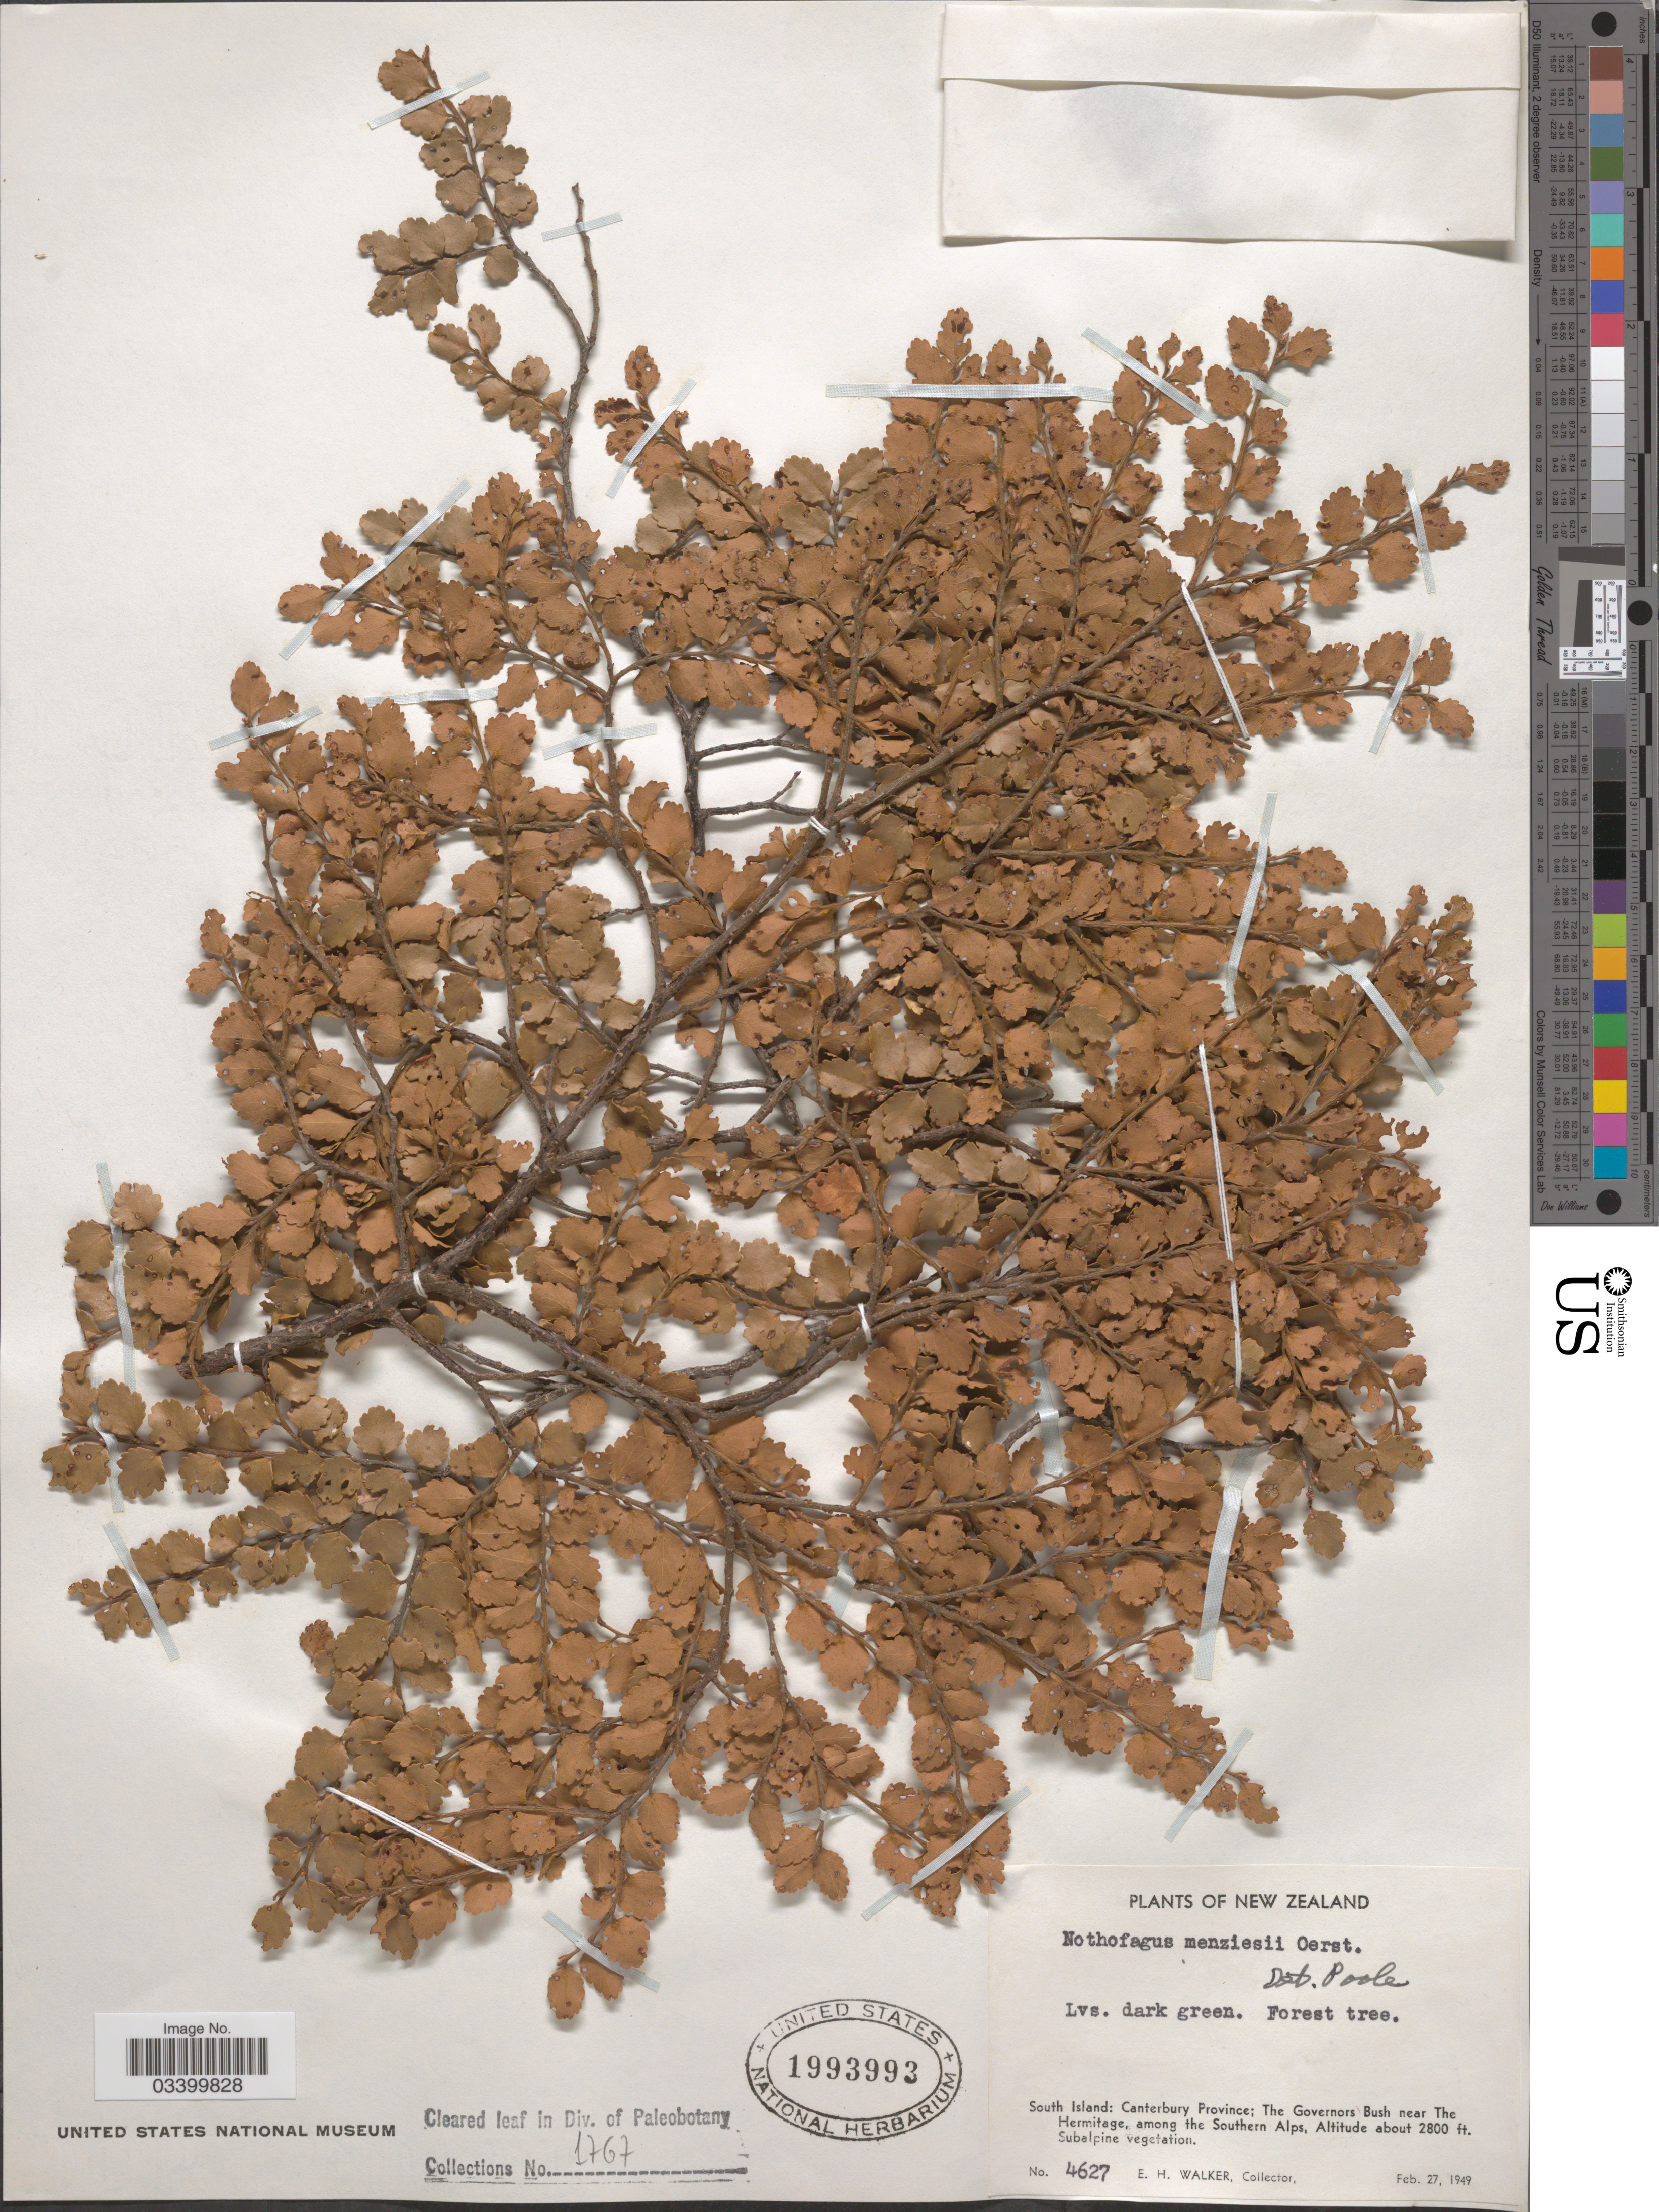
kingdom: Plantae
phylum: Tracheophyta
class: Magnoliopsida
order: Fagales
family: Nothofagaceae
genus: Nothofagus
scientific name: Nothofagus menziesii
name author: (Hook. f.) Oerst.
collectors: E. H. Walker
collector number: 4627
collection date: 1949-02-27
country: New Zealand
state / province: Canterbury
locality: South Island: The Governors Bush near the Hermitage, among the Southern Alps. Subalpine vegetation.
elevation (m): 853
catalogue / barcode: US 1993993